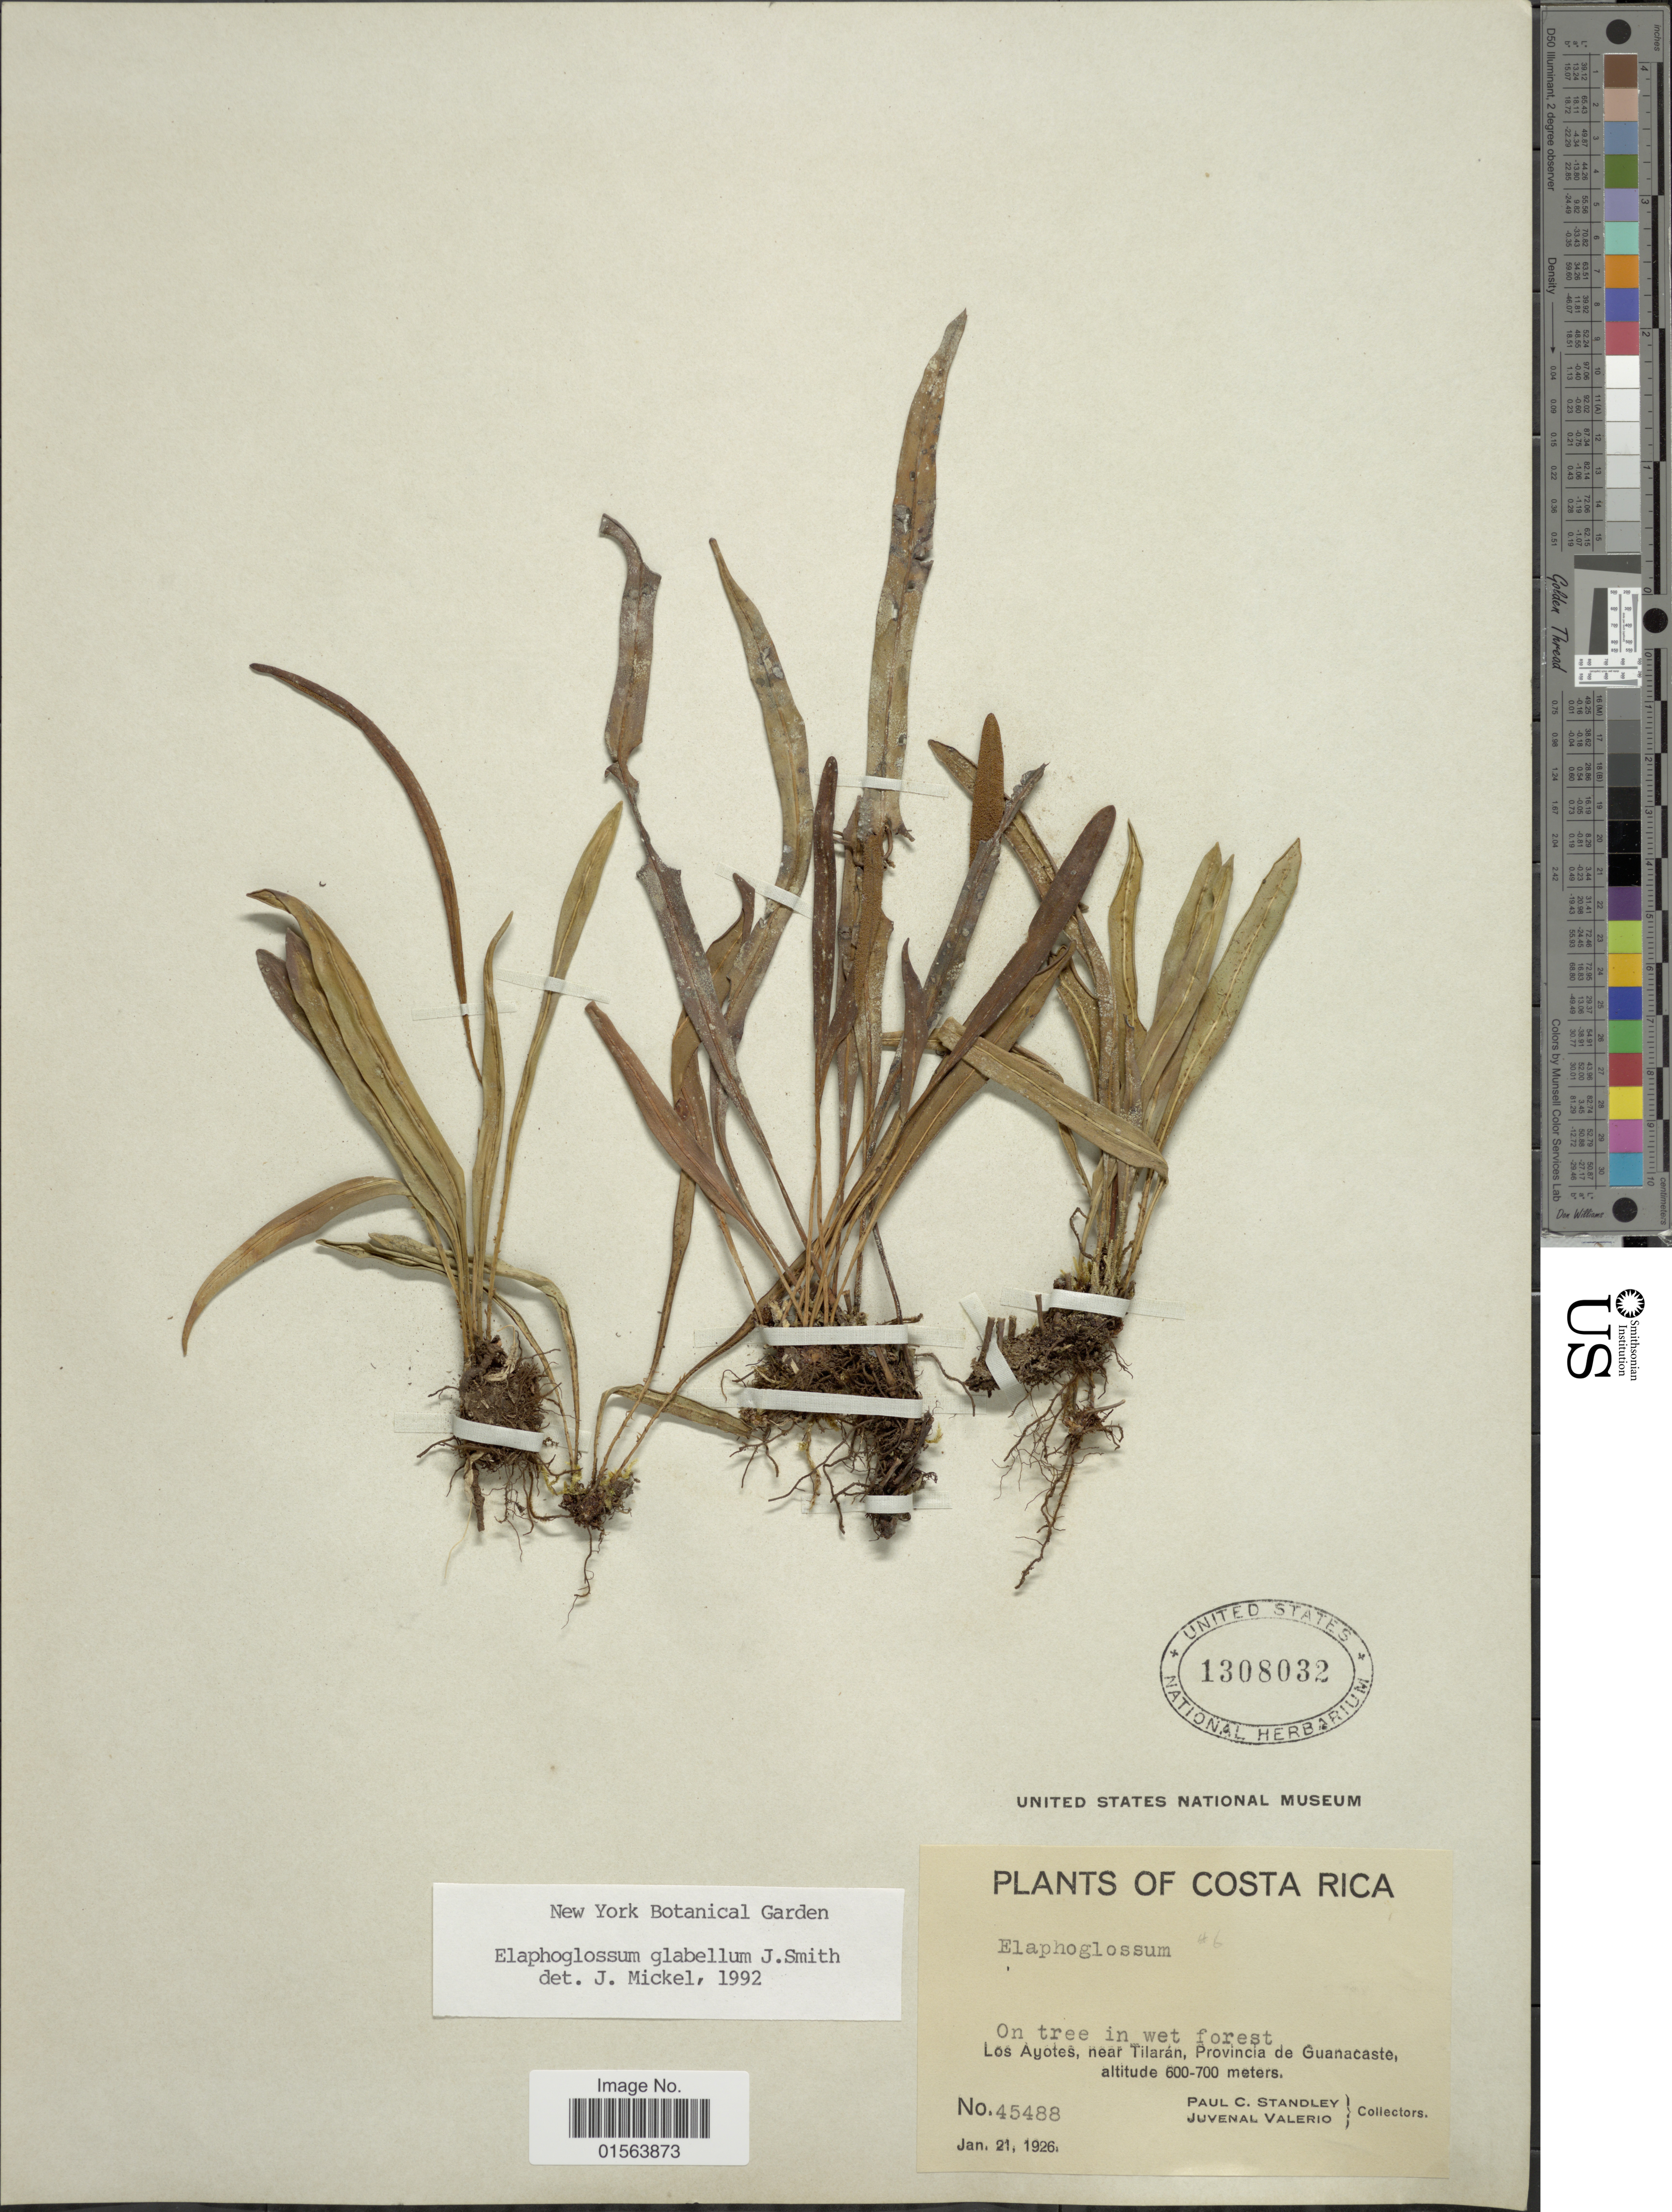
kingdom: Plantae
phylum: Tracheophyta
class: Polypodiopsida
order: Polypodiales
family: Dryopteridaceae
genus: Elaphoglossum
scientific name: Elaphoglossum glabellum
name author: J. Sm.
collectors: P. C. Standley & J. Valerio R.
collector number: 45488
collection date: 1926-01-21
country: Costa Rica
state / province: Guanacaste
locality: Los Ayotes, near Tilaran, Provincia de Guanacaste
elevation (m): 600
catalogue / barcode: US 1308032